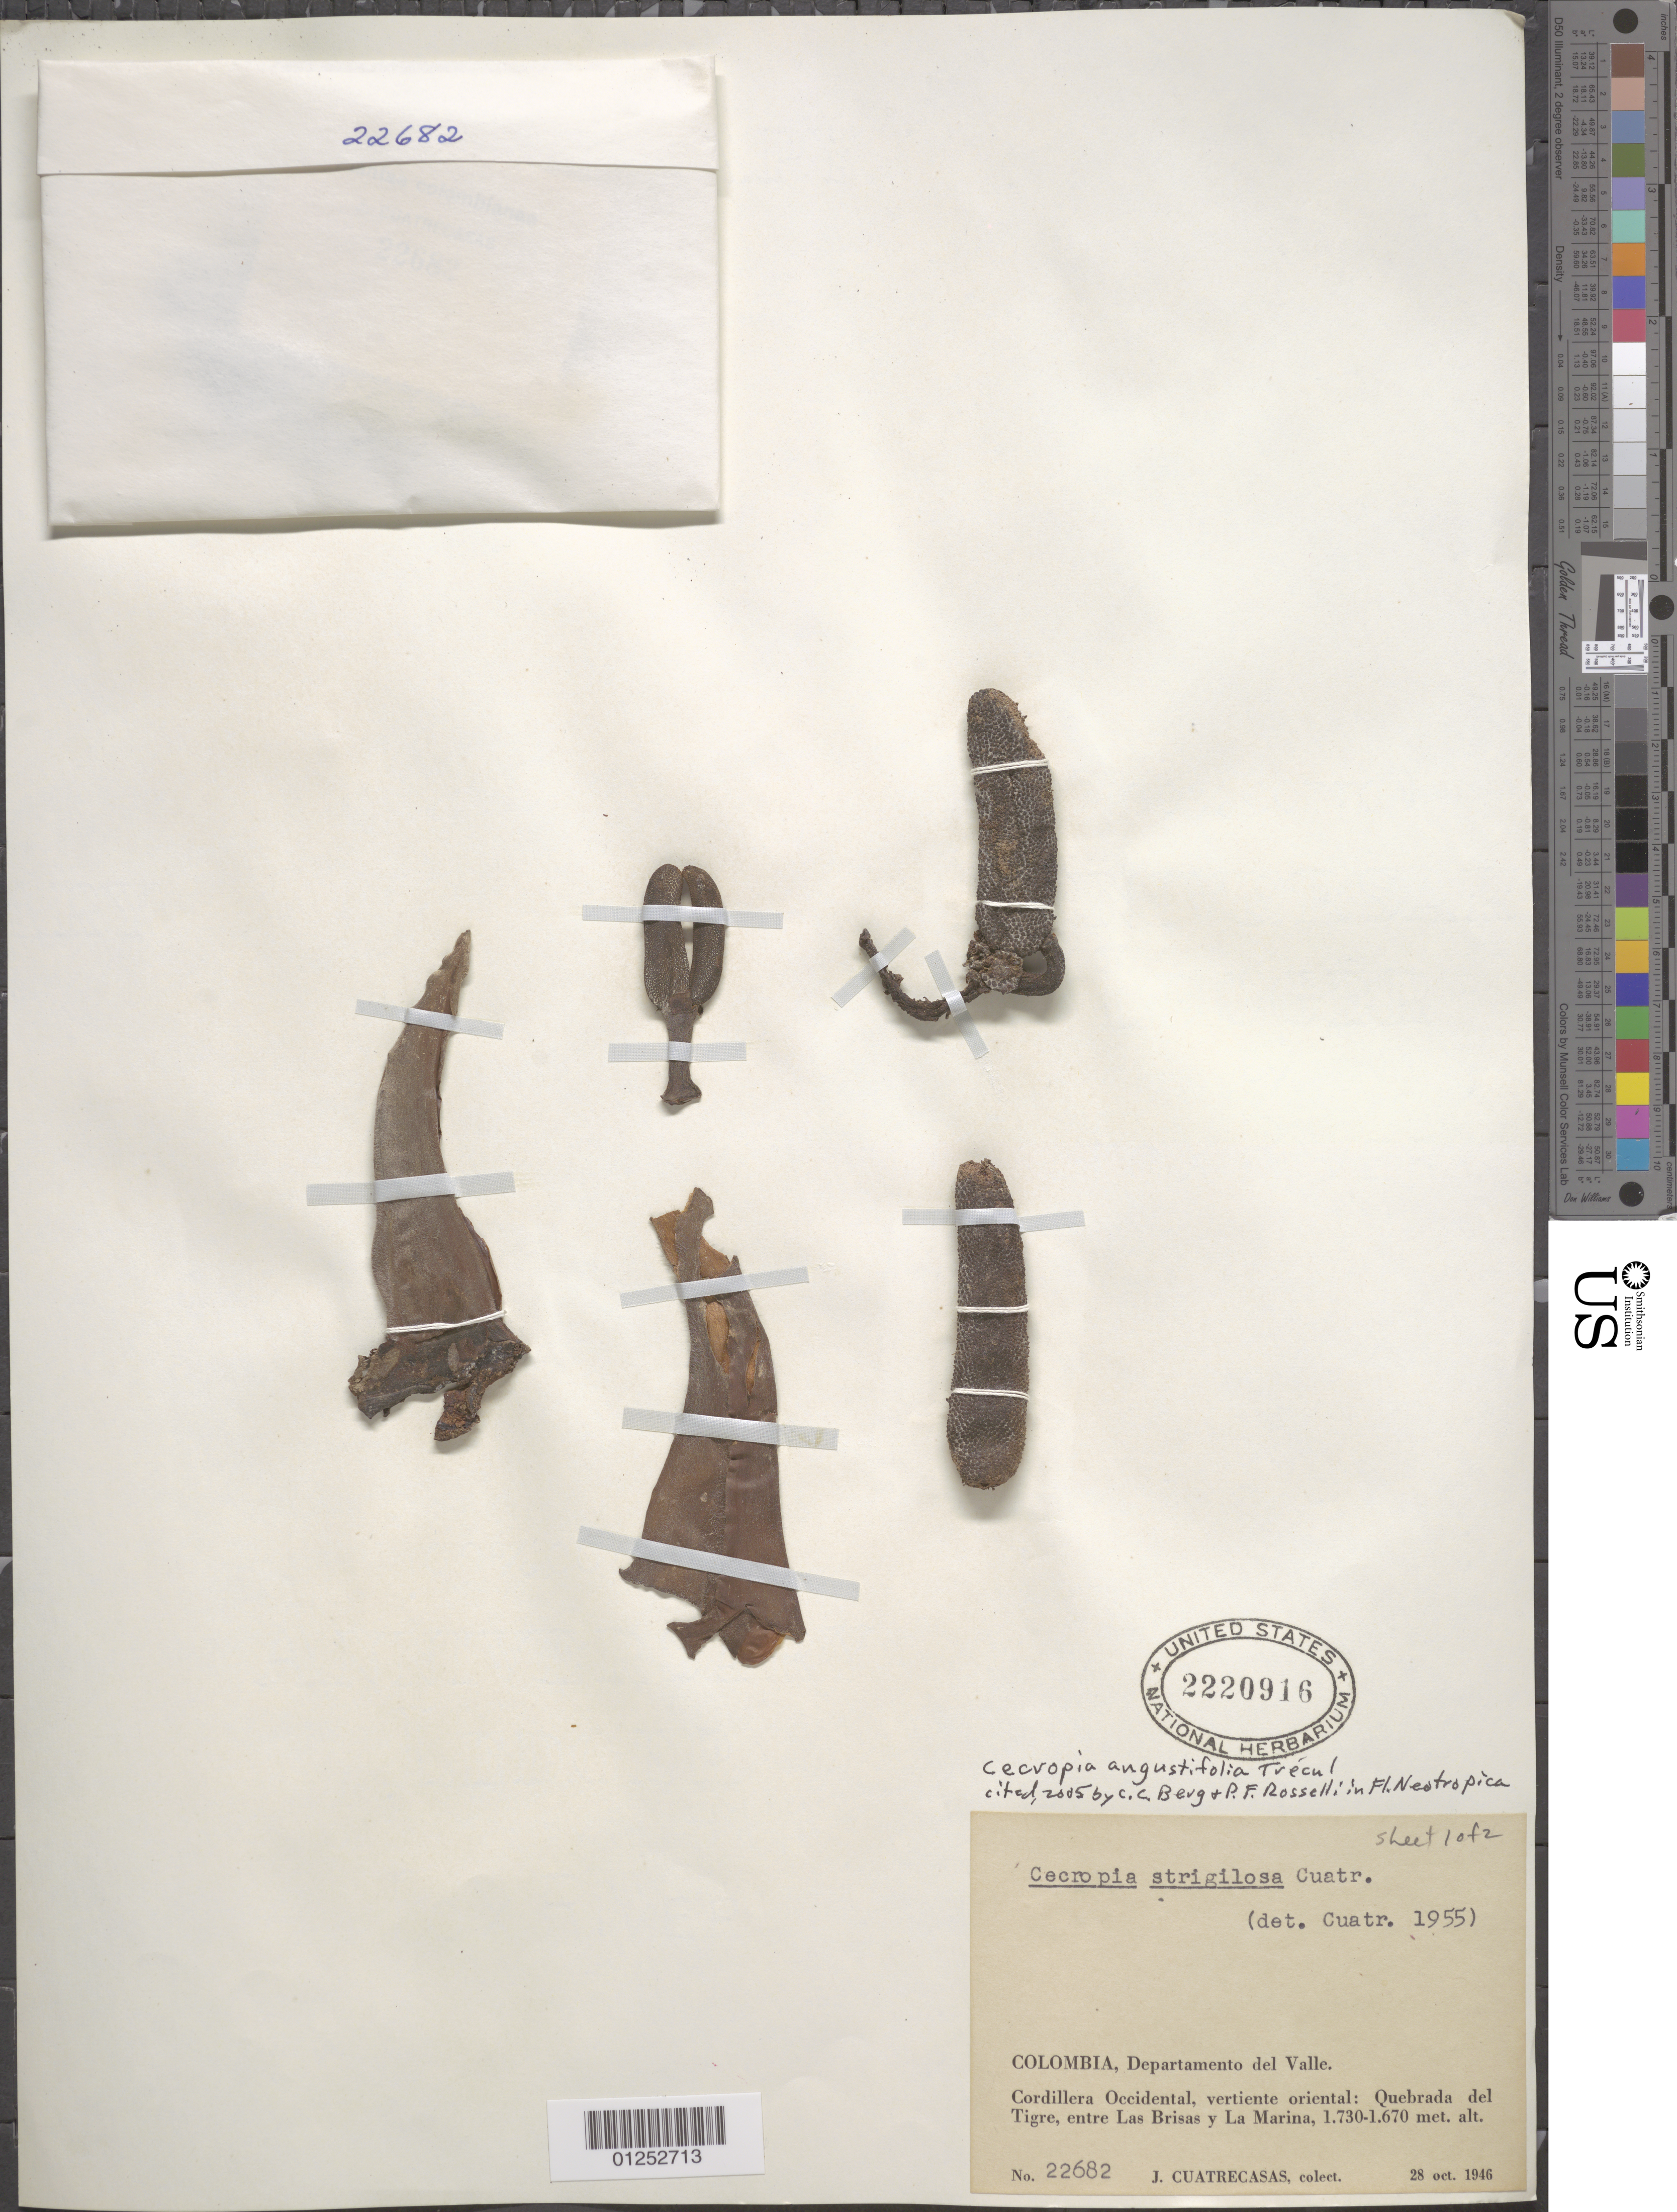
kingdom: Plantae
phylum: Tracheophyta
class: Magnoliopsida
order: Rosales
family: Urticaceae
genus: Cecropia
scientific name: Cecropia angustifolia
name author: Trécul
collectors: J. Cuatrecasas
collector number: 22682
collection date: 1946-10-28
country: Colombia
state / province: Valle del Cauca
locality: Quebrada del Tigre, entre Las Brisas y La Marina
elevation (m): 1670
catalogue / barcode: US 2220916